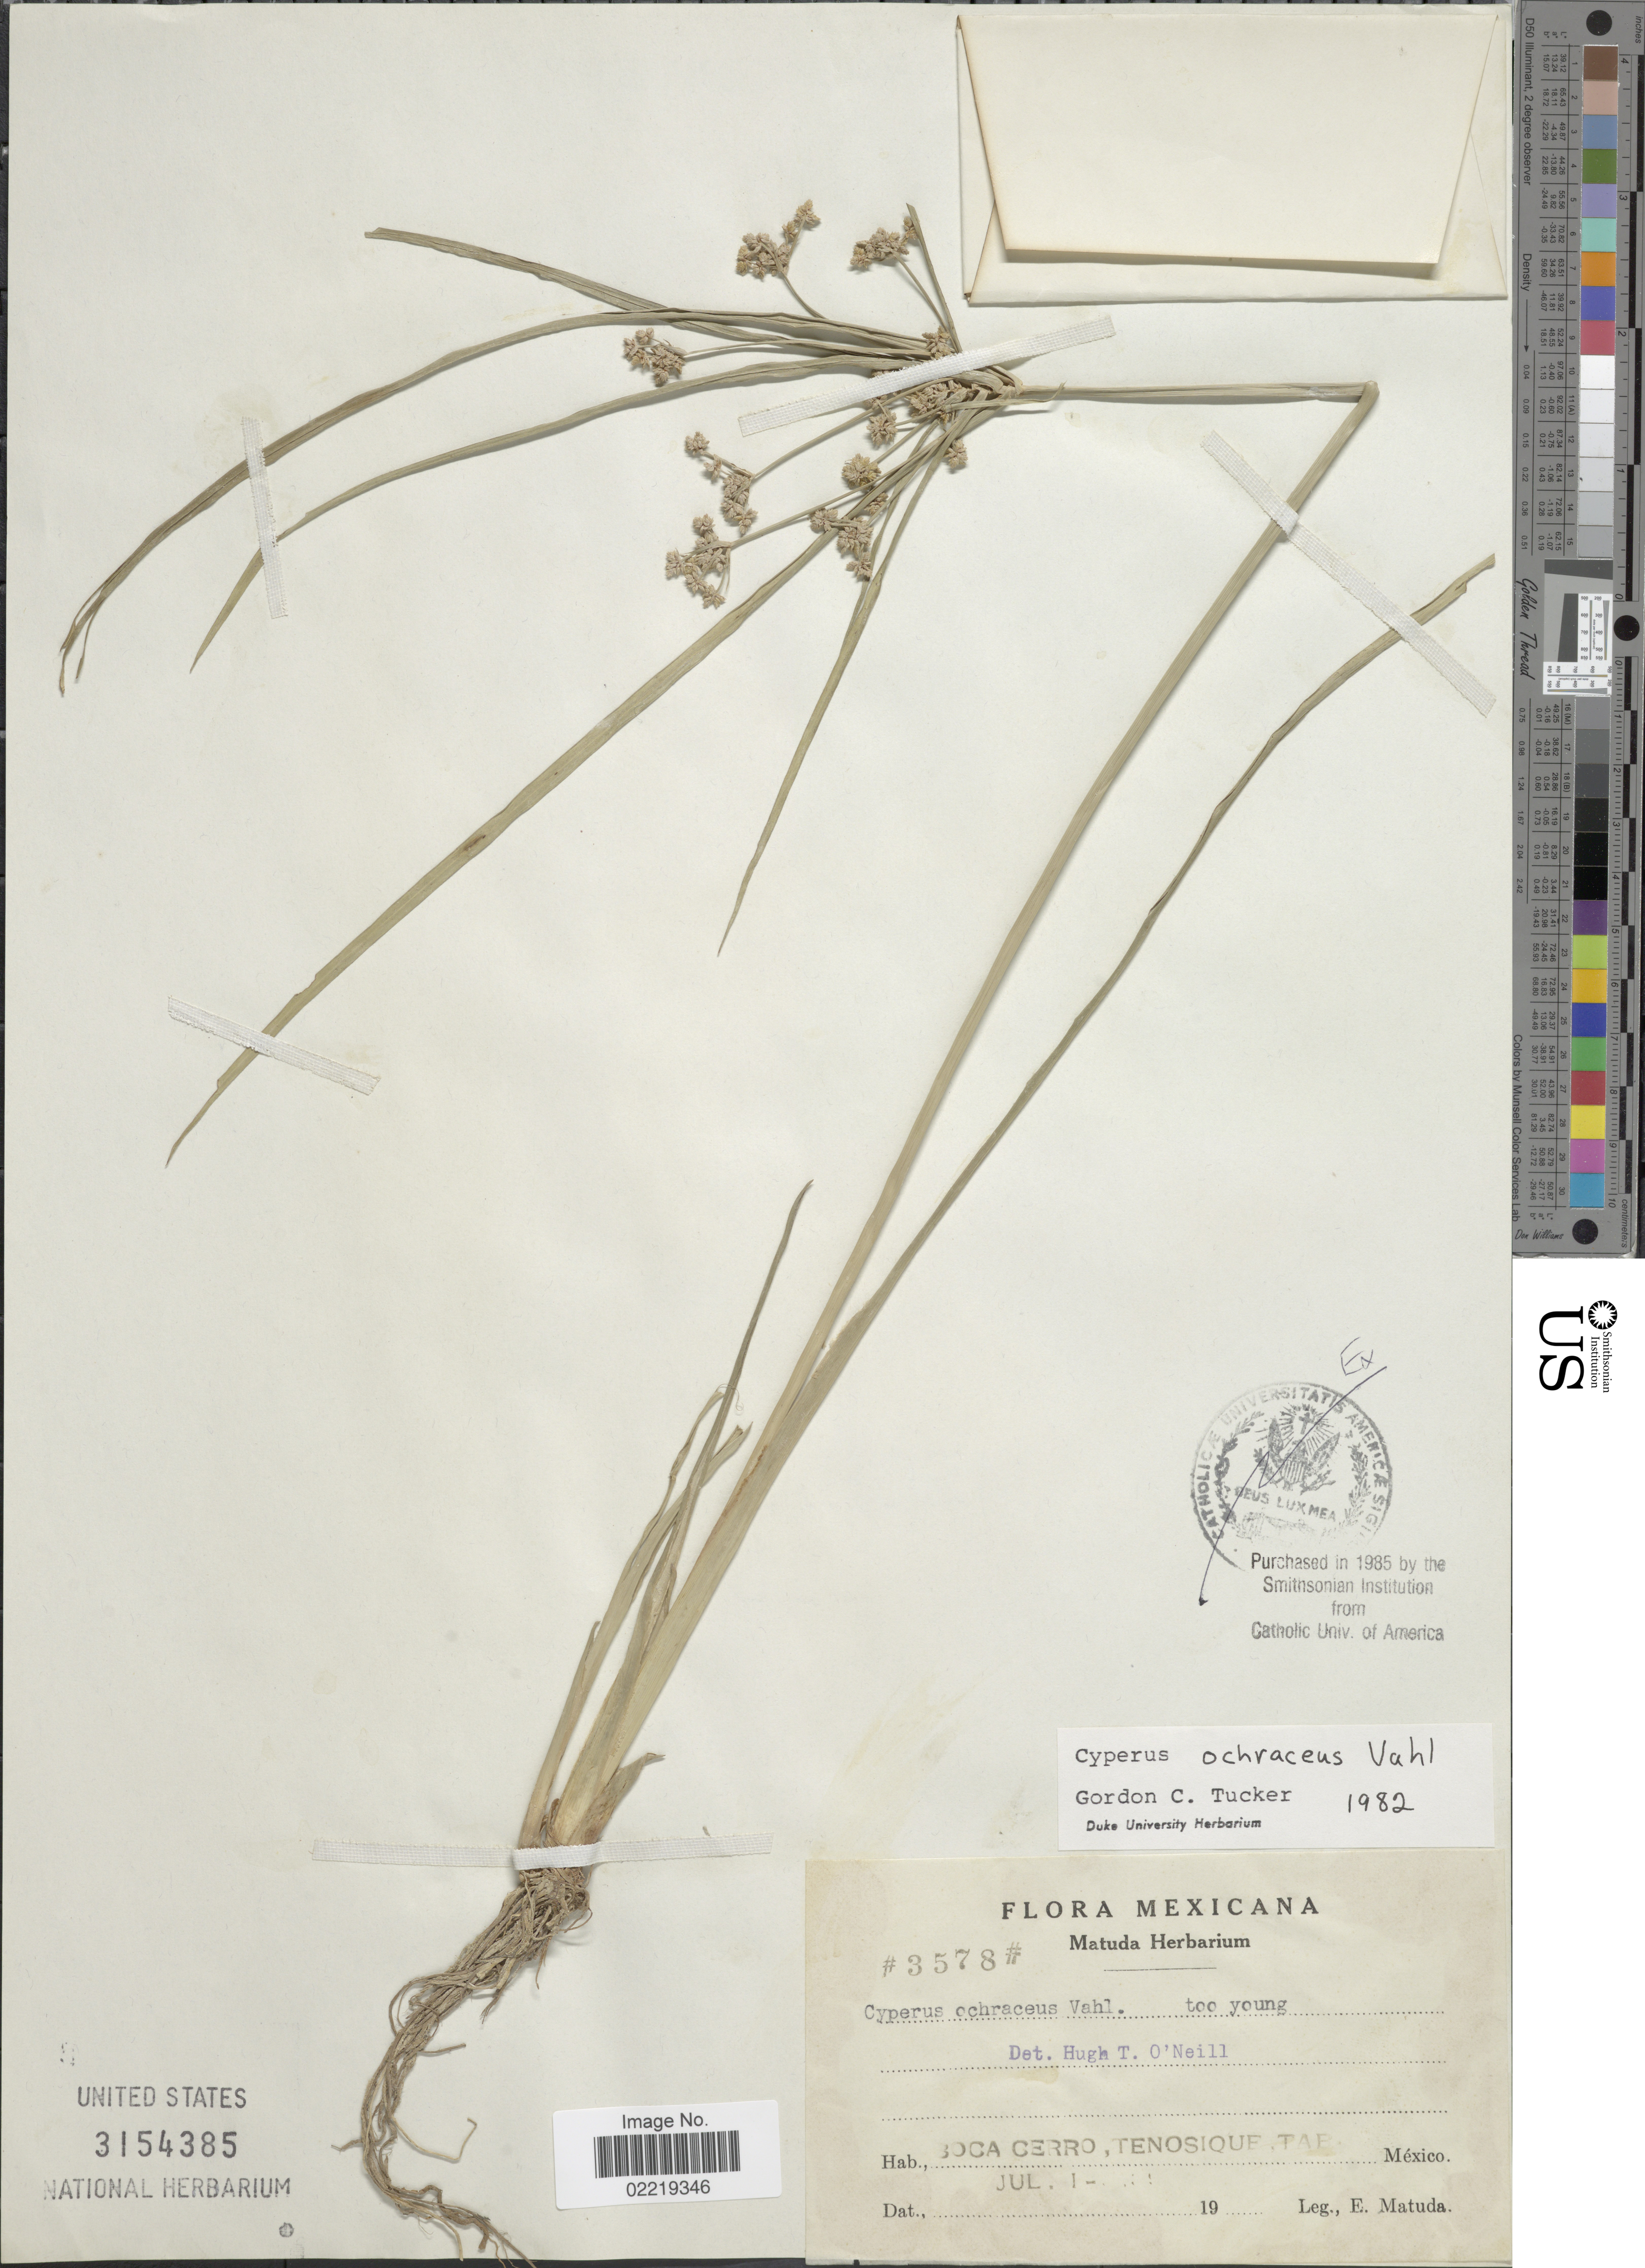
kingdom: Plantae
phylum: Tracheophyta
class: Liliopsida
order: Poales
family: Cyperaceae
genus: Cyperus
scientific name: Cyperus ochraceus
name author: Vahl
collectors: E. Matuda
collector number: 3578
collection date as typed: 19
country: Mexico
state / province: Tabasco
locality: Boca Cerro, Tenosique, Tab., Mexico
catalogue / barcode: US 3154385